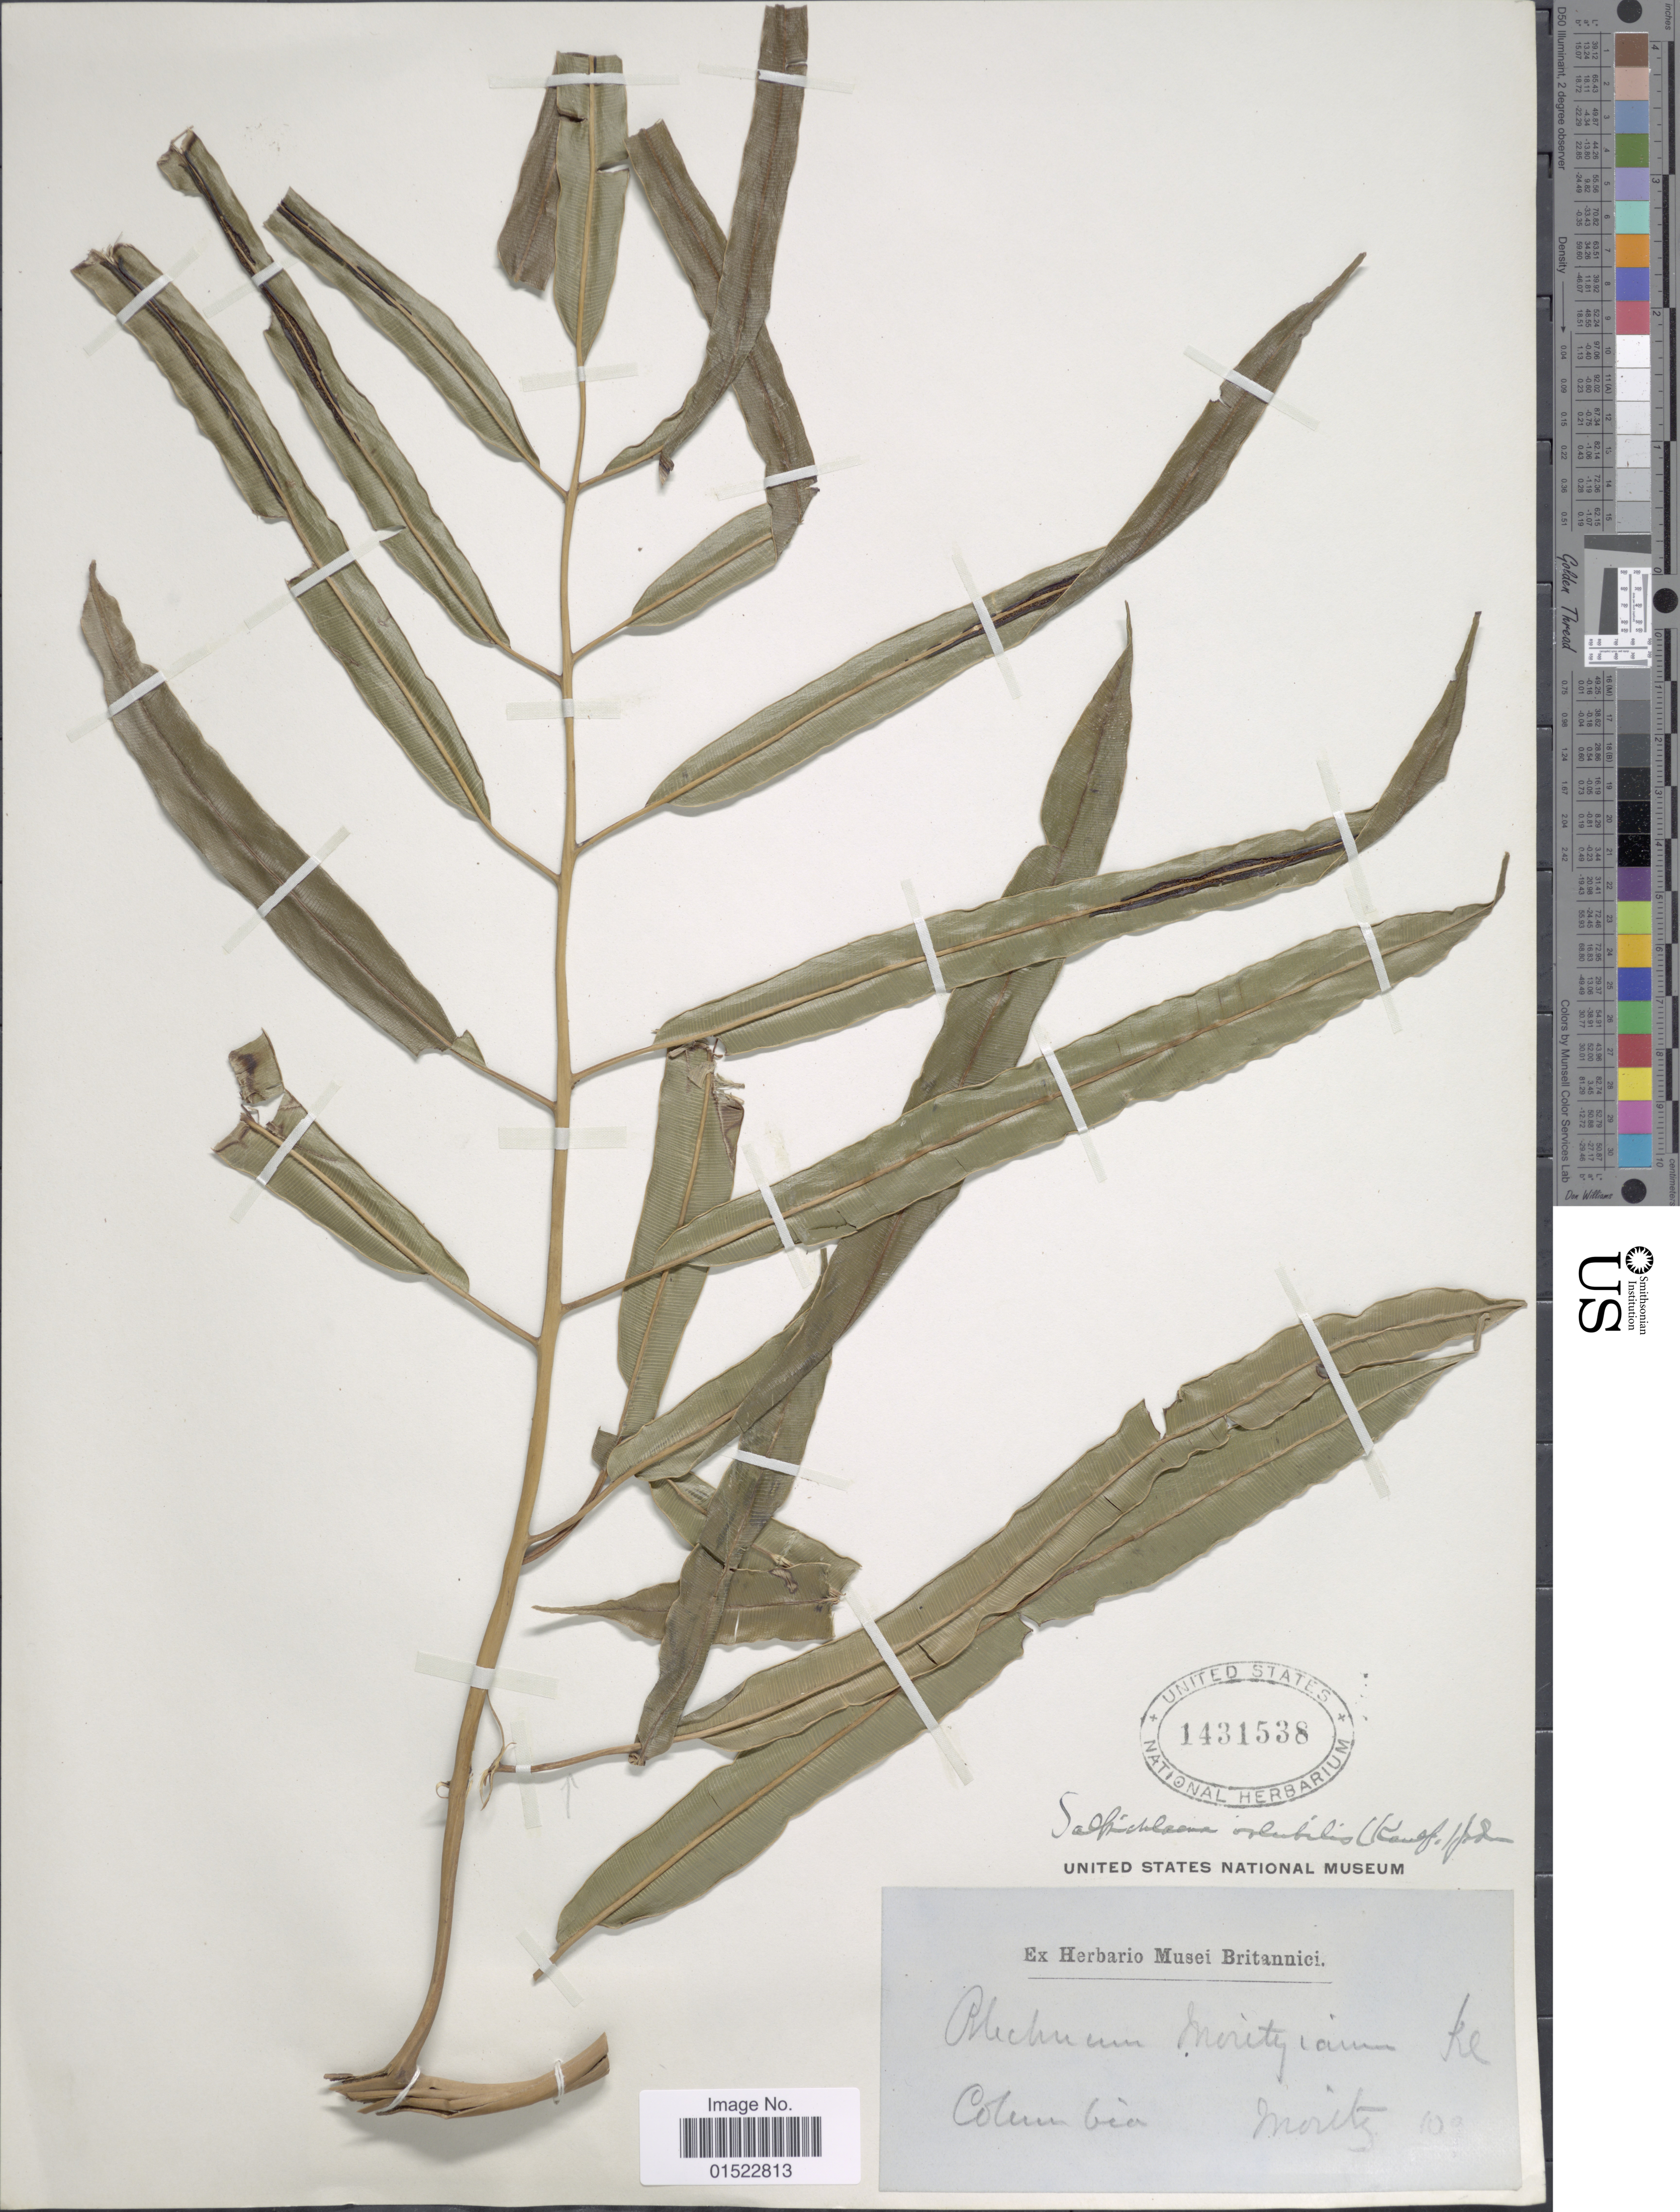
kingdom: Plantae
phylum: Tracheophyta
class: Polypodiopsida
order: Polypodiales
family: Blechnaceae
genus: Salpichlaena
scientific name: Salpichlaena volubilis subsp. thalassica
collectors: Moritz, --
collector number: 10a*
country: Colombia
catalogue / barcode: US 1431538